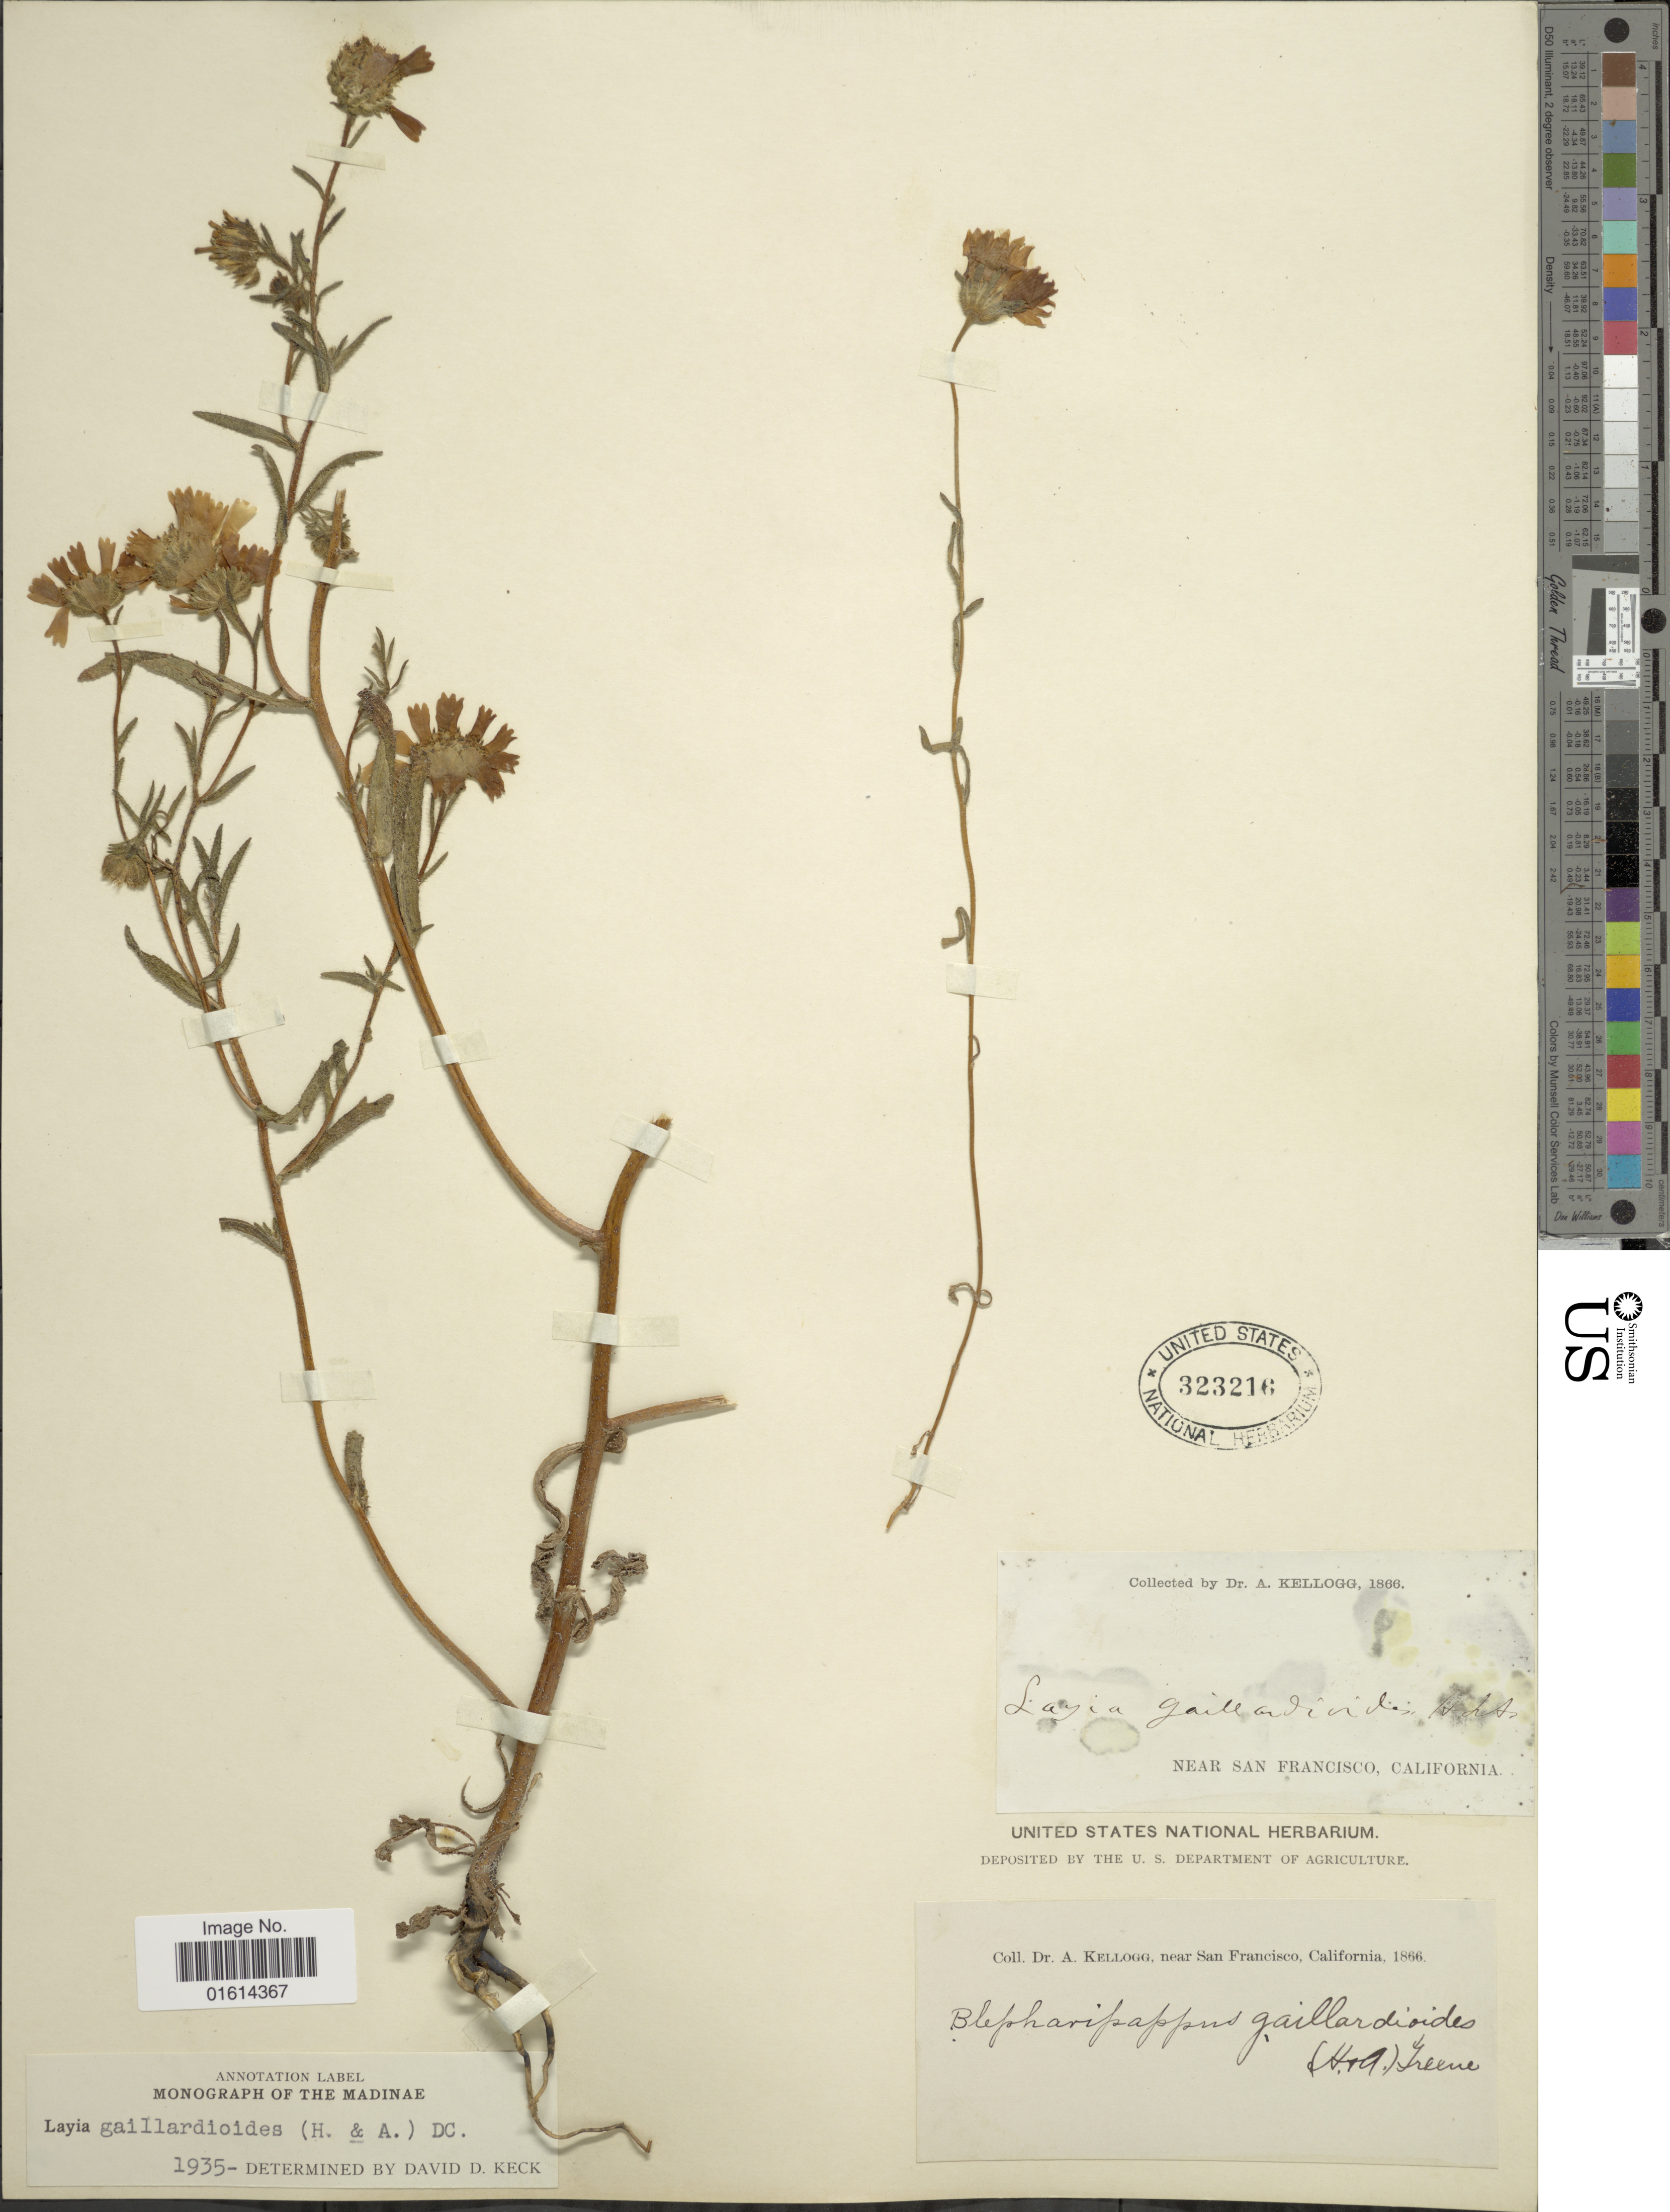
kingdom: Plantae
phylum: Tracheophyta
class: Magnoliopsida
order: Asterales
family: Asteraceae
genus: Layia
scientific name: Layia gaillardioides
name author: (Hook. & Arn.) DC.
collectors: A. Kellogg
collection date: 1866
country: United States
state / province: California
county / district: San Francisco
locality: Near San Francisco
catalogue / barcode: US 323216